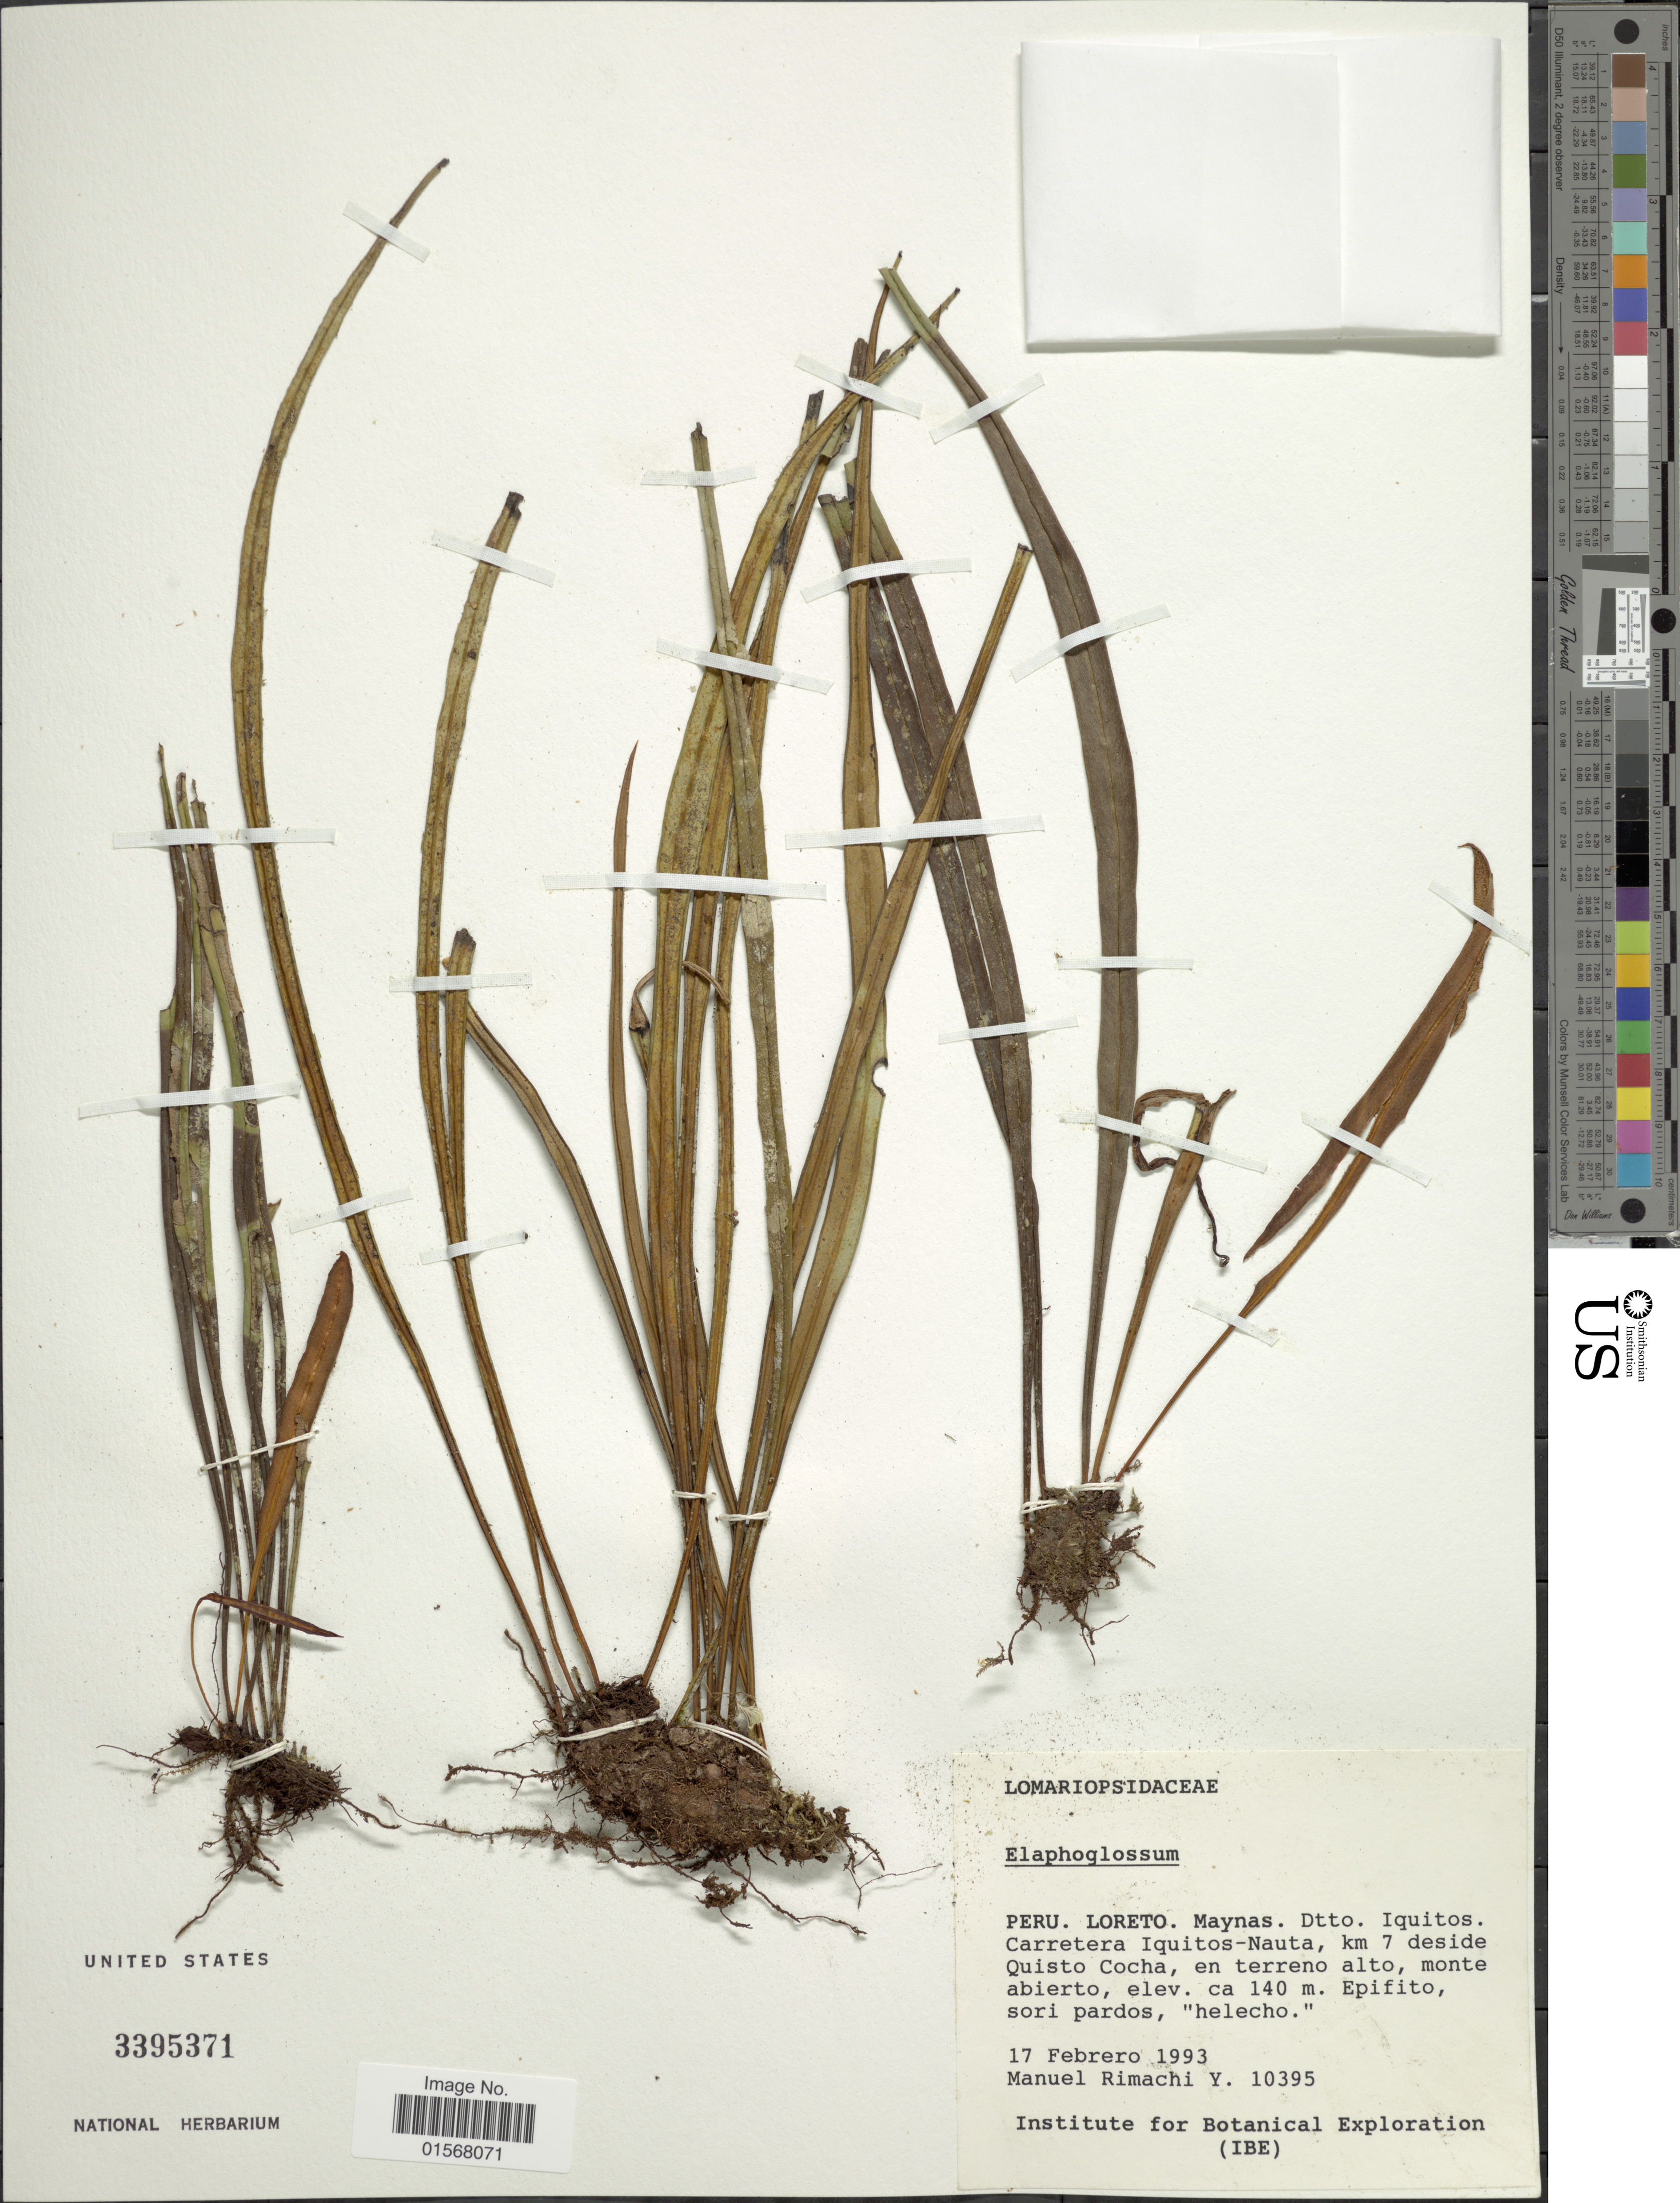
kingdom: Plantae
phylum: Tracheophyta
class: Polypodiopsida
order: Polypodiales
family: Dryopteridaceae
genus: Elaphoglossum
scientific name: Elaphoglossum sp.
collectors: M. Rimachi Y.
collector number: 10395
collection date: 1993-02-17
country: Peru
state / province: Loreto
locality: Peru, Loreto, Maynas, Dtto, Iquitos, Carretera Iquitos-Nauta, km 7 deside Quisto Cocha, en terreno alto, monte abierto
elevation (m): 140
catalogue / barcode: US 3395371